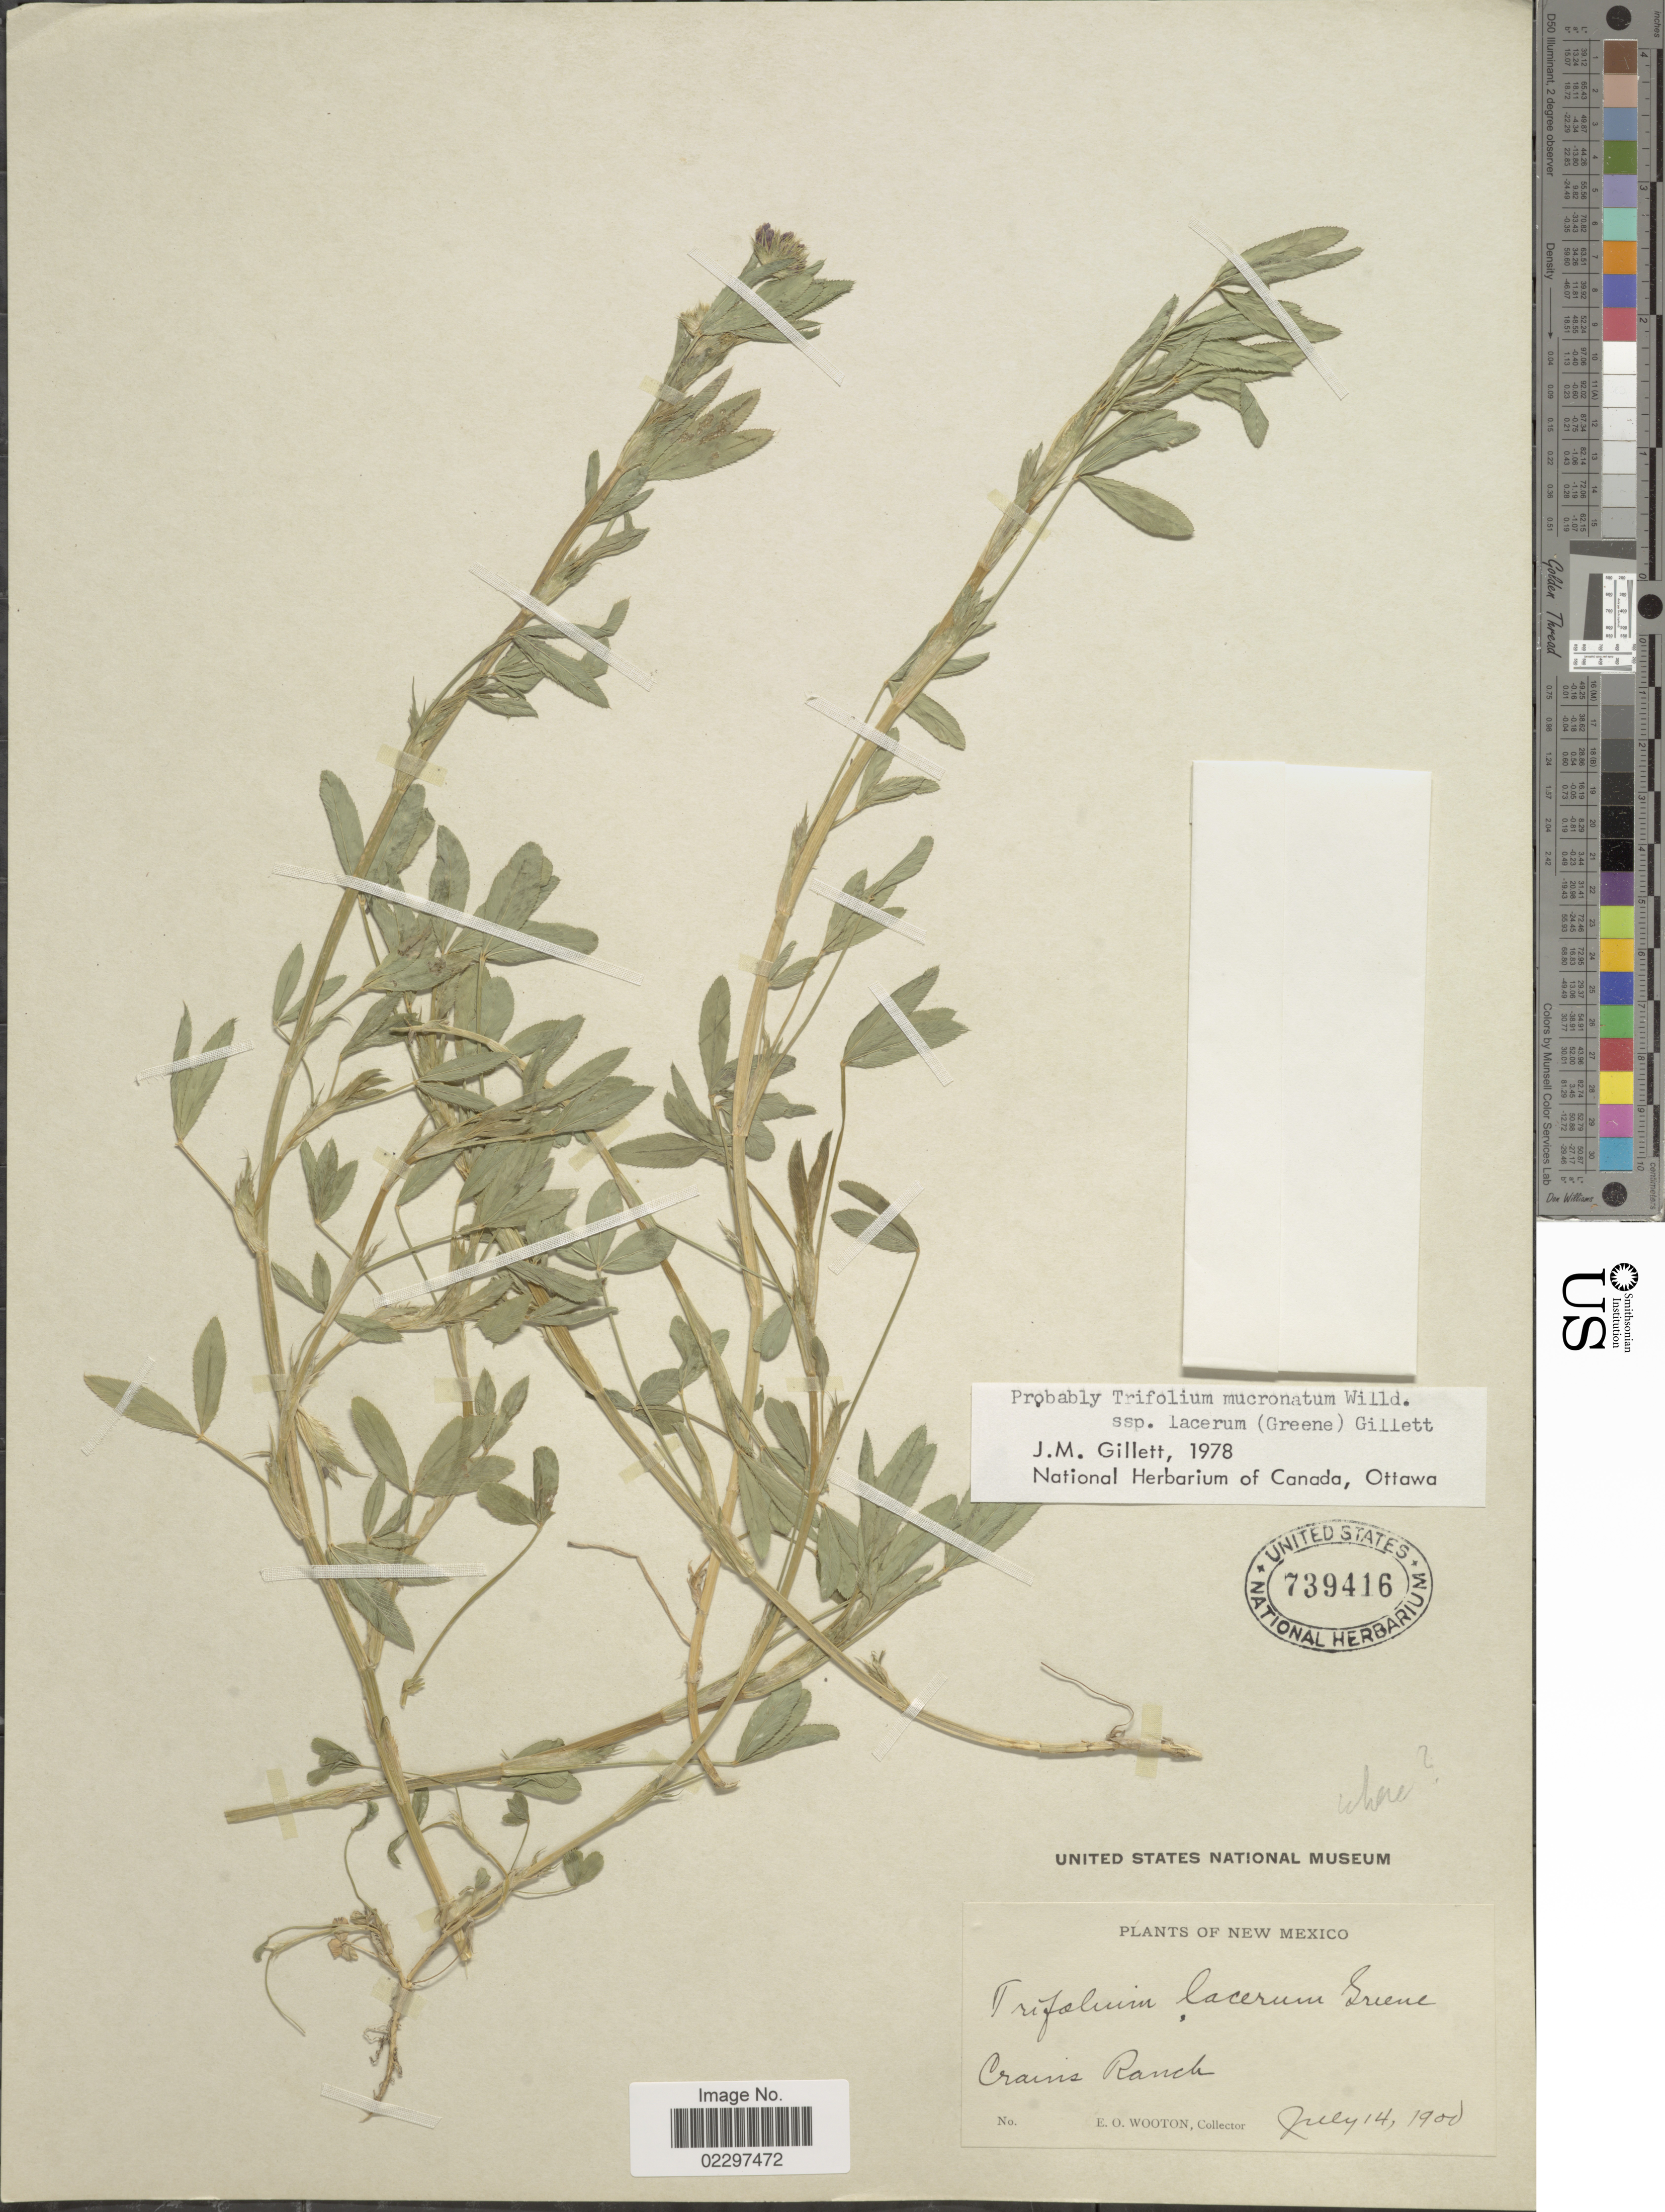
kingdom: Plantae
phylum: Tracheophyta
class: Magnoliopsida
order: Fabales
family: Fabaceae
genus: Trifolium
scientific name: Trifolium mucronatum subsp. lacerum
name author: Willd. ex Spreng.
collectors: E. O. Wooton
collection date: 1900-07-14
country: United States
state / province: New Mexico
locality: Crains Ranch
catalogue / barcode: US 739416